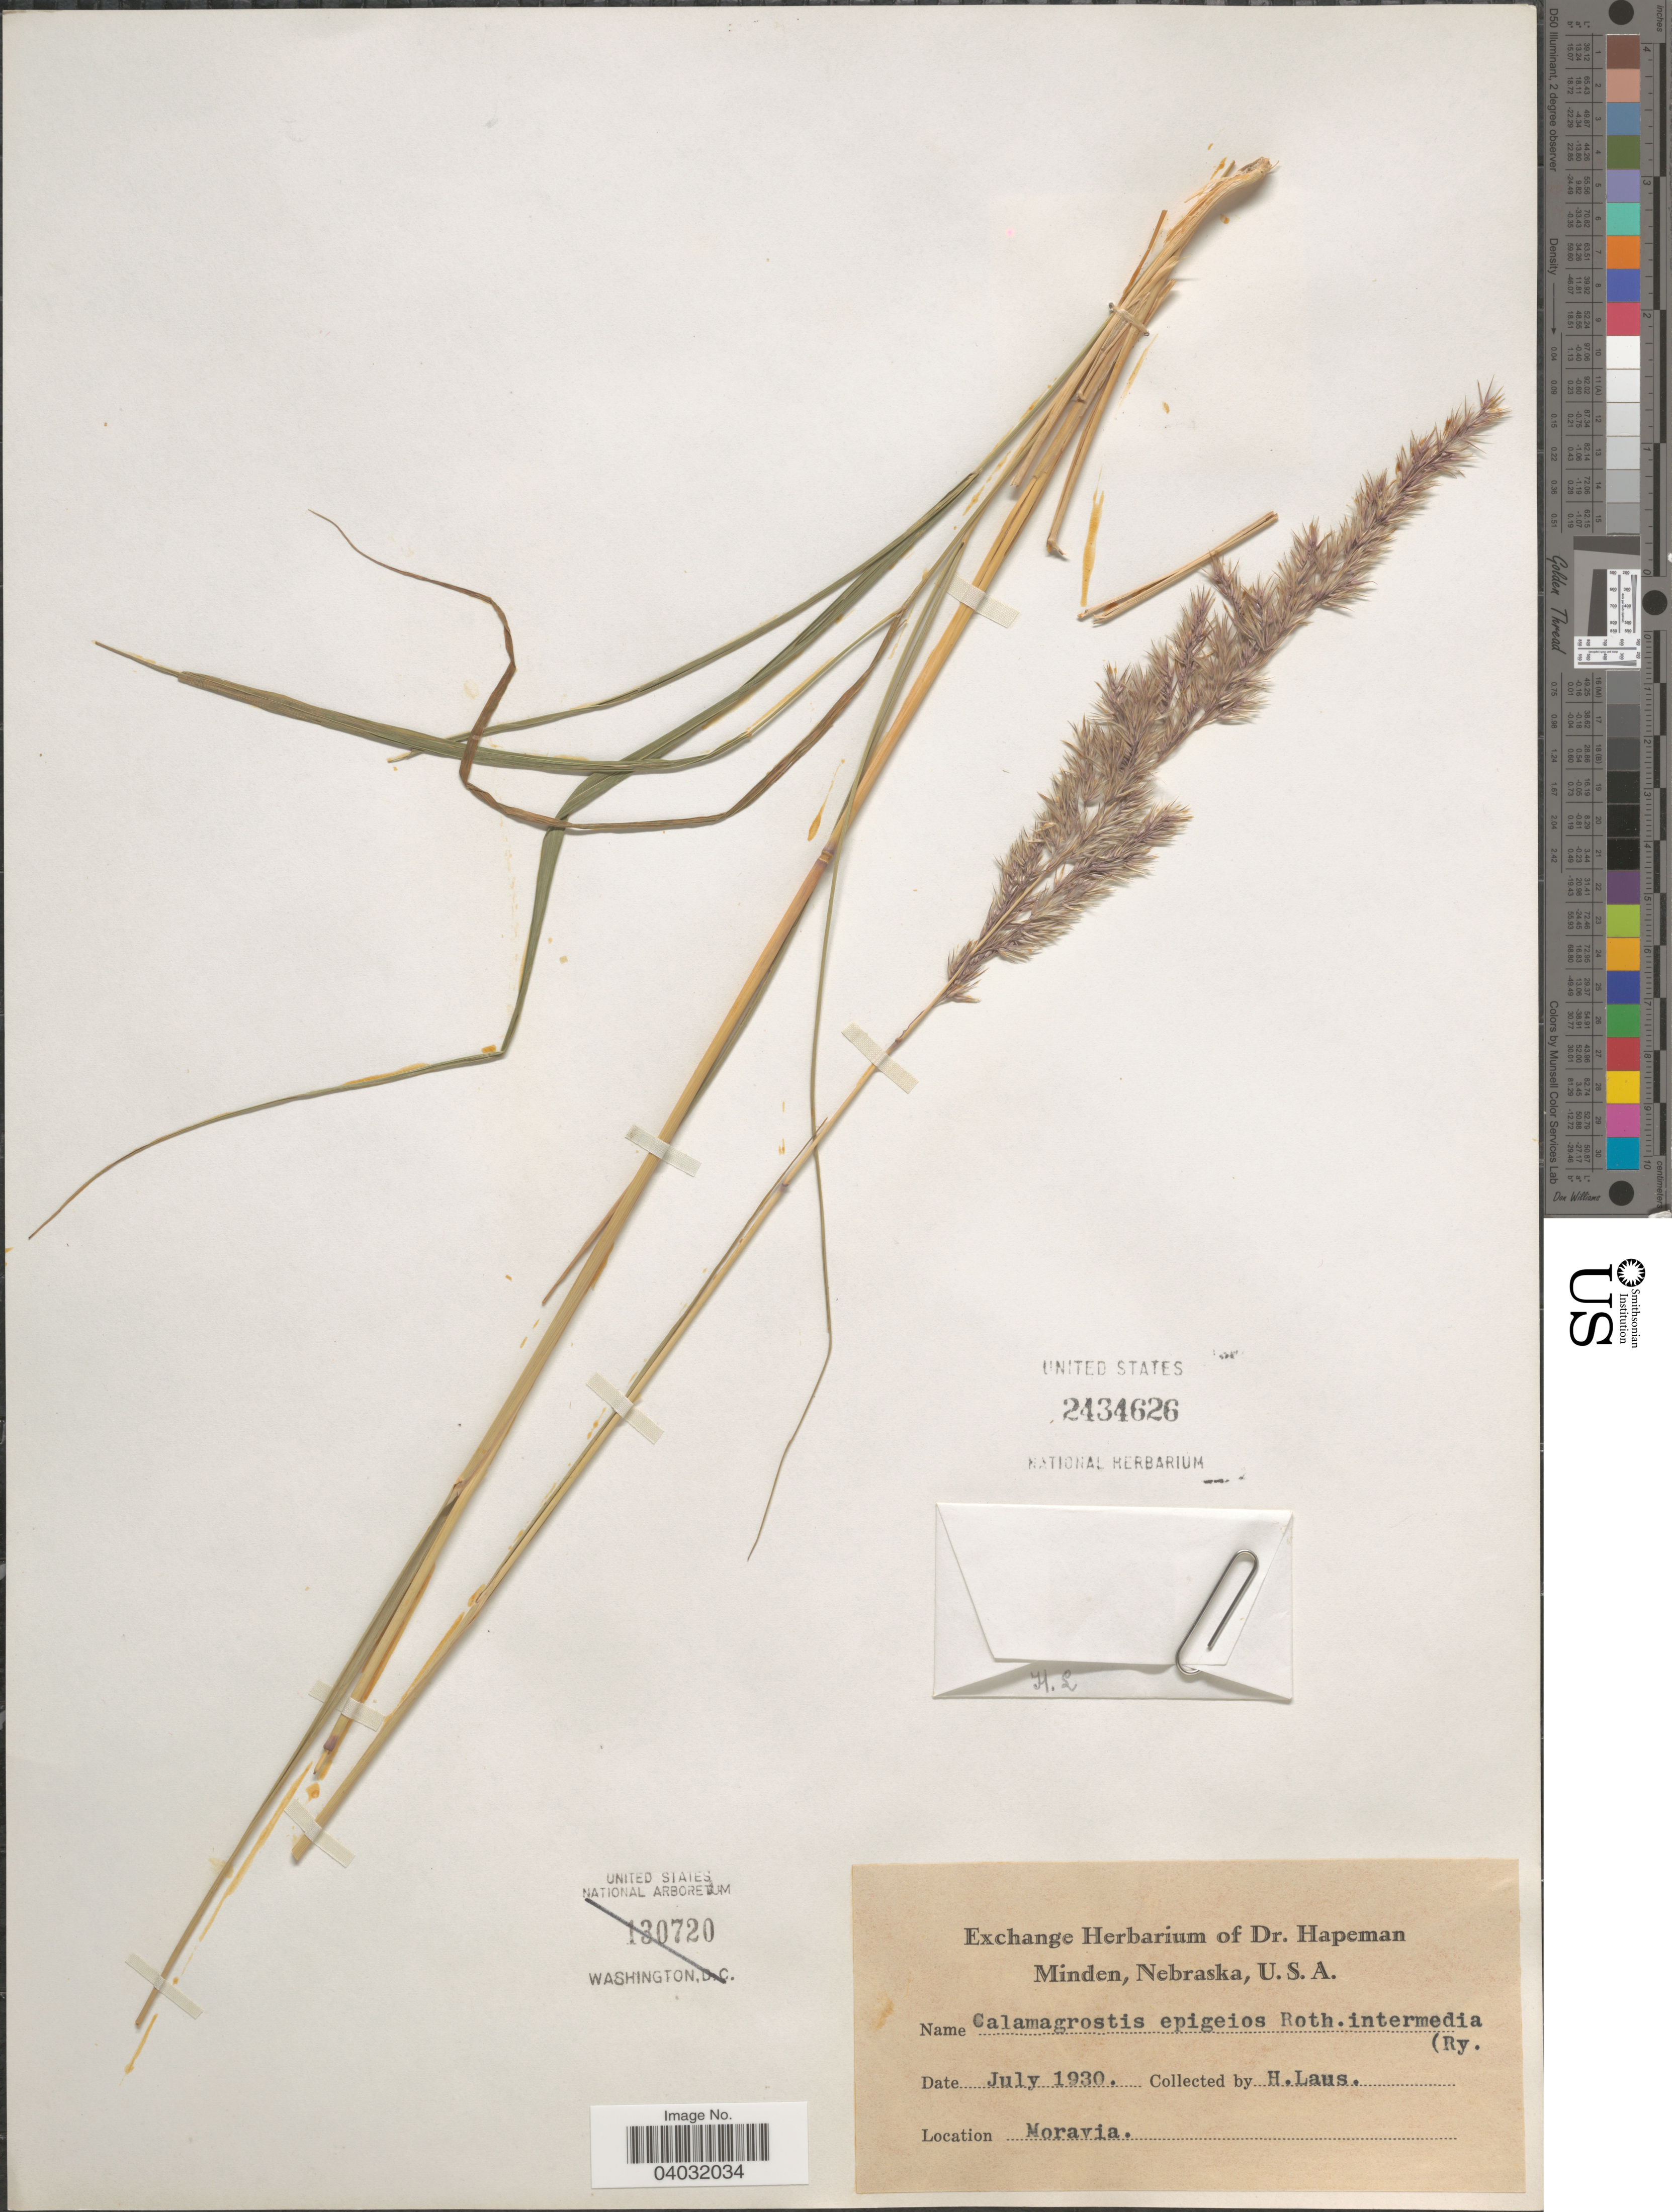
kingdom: Plantae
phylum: Tracheophyta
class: Liliopsida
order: Poales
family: Poaceae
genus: Calamagrostis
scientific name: Calamagrostis epigeios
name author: (L.) Roth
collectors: H. Laus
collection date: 1930-07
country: Czechia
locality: Moravia.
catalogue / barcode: US 2434626